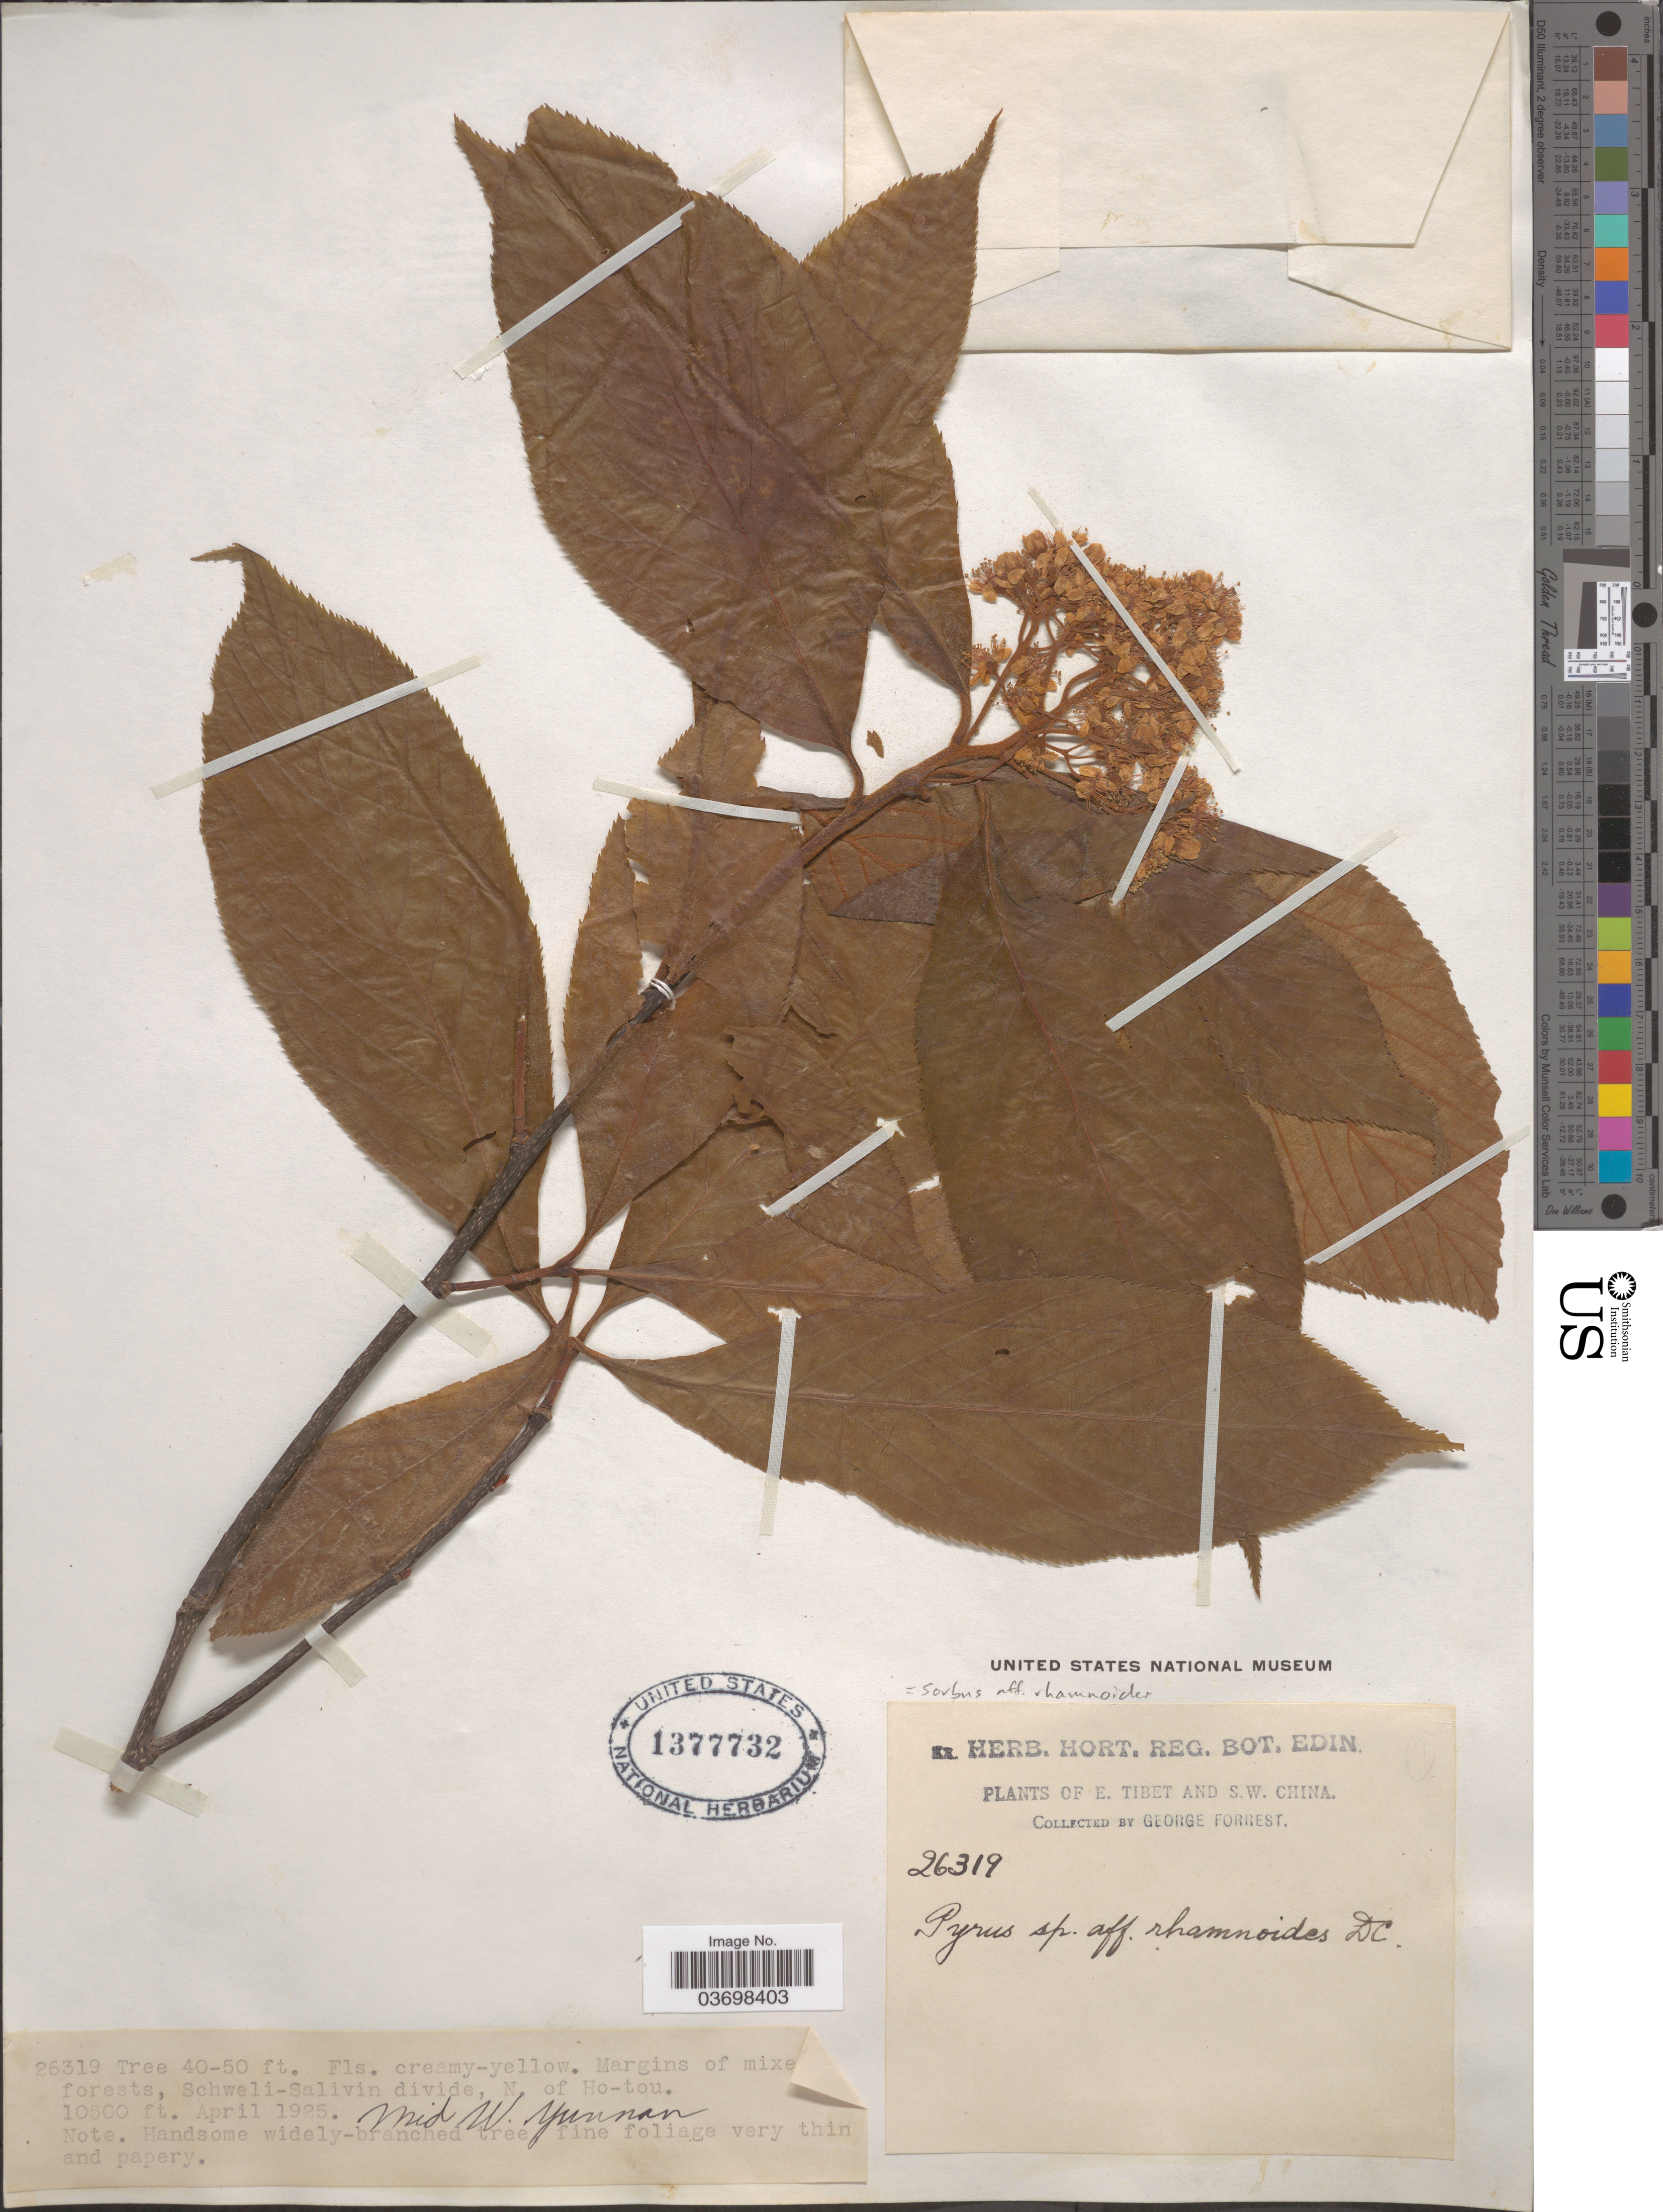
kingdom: Plantae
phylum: Tracheophyta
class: Magnoliopsida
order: Rosales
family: Rosaceae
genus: Sorbus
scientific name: Sorbus rhamnoides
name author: (Decne.) Rehder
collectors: G. Forrest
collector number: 26319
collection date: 1925-04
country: China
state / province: Yunnan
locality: Schweli-Salivin divide, N. of Ho-tou. Mid W. Yunnan. E. Tibet and S.W. China.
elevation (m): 3200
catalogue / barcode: US 13677732